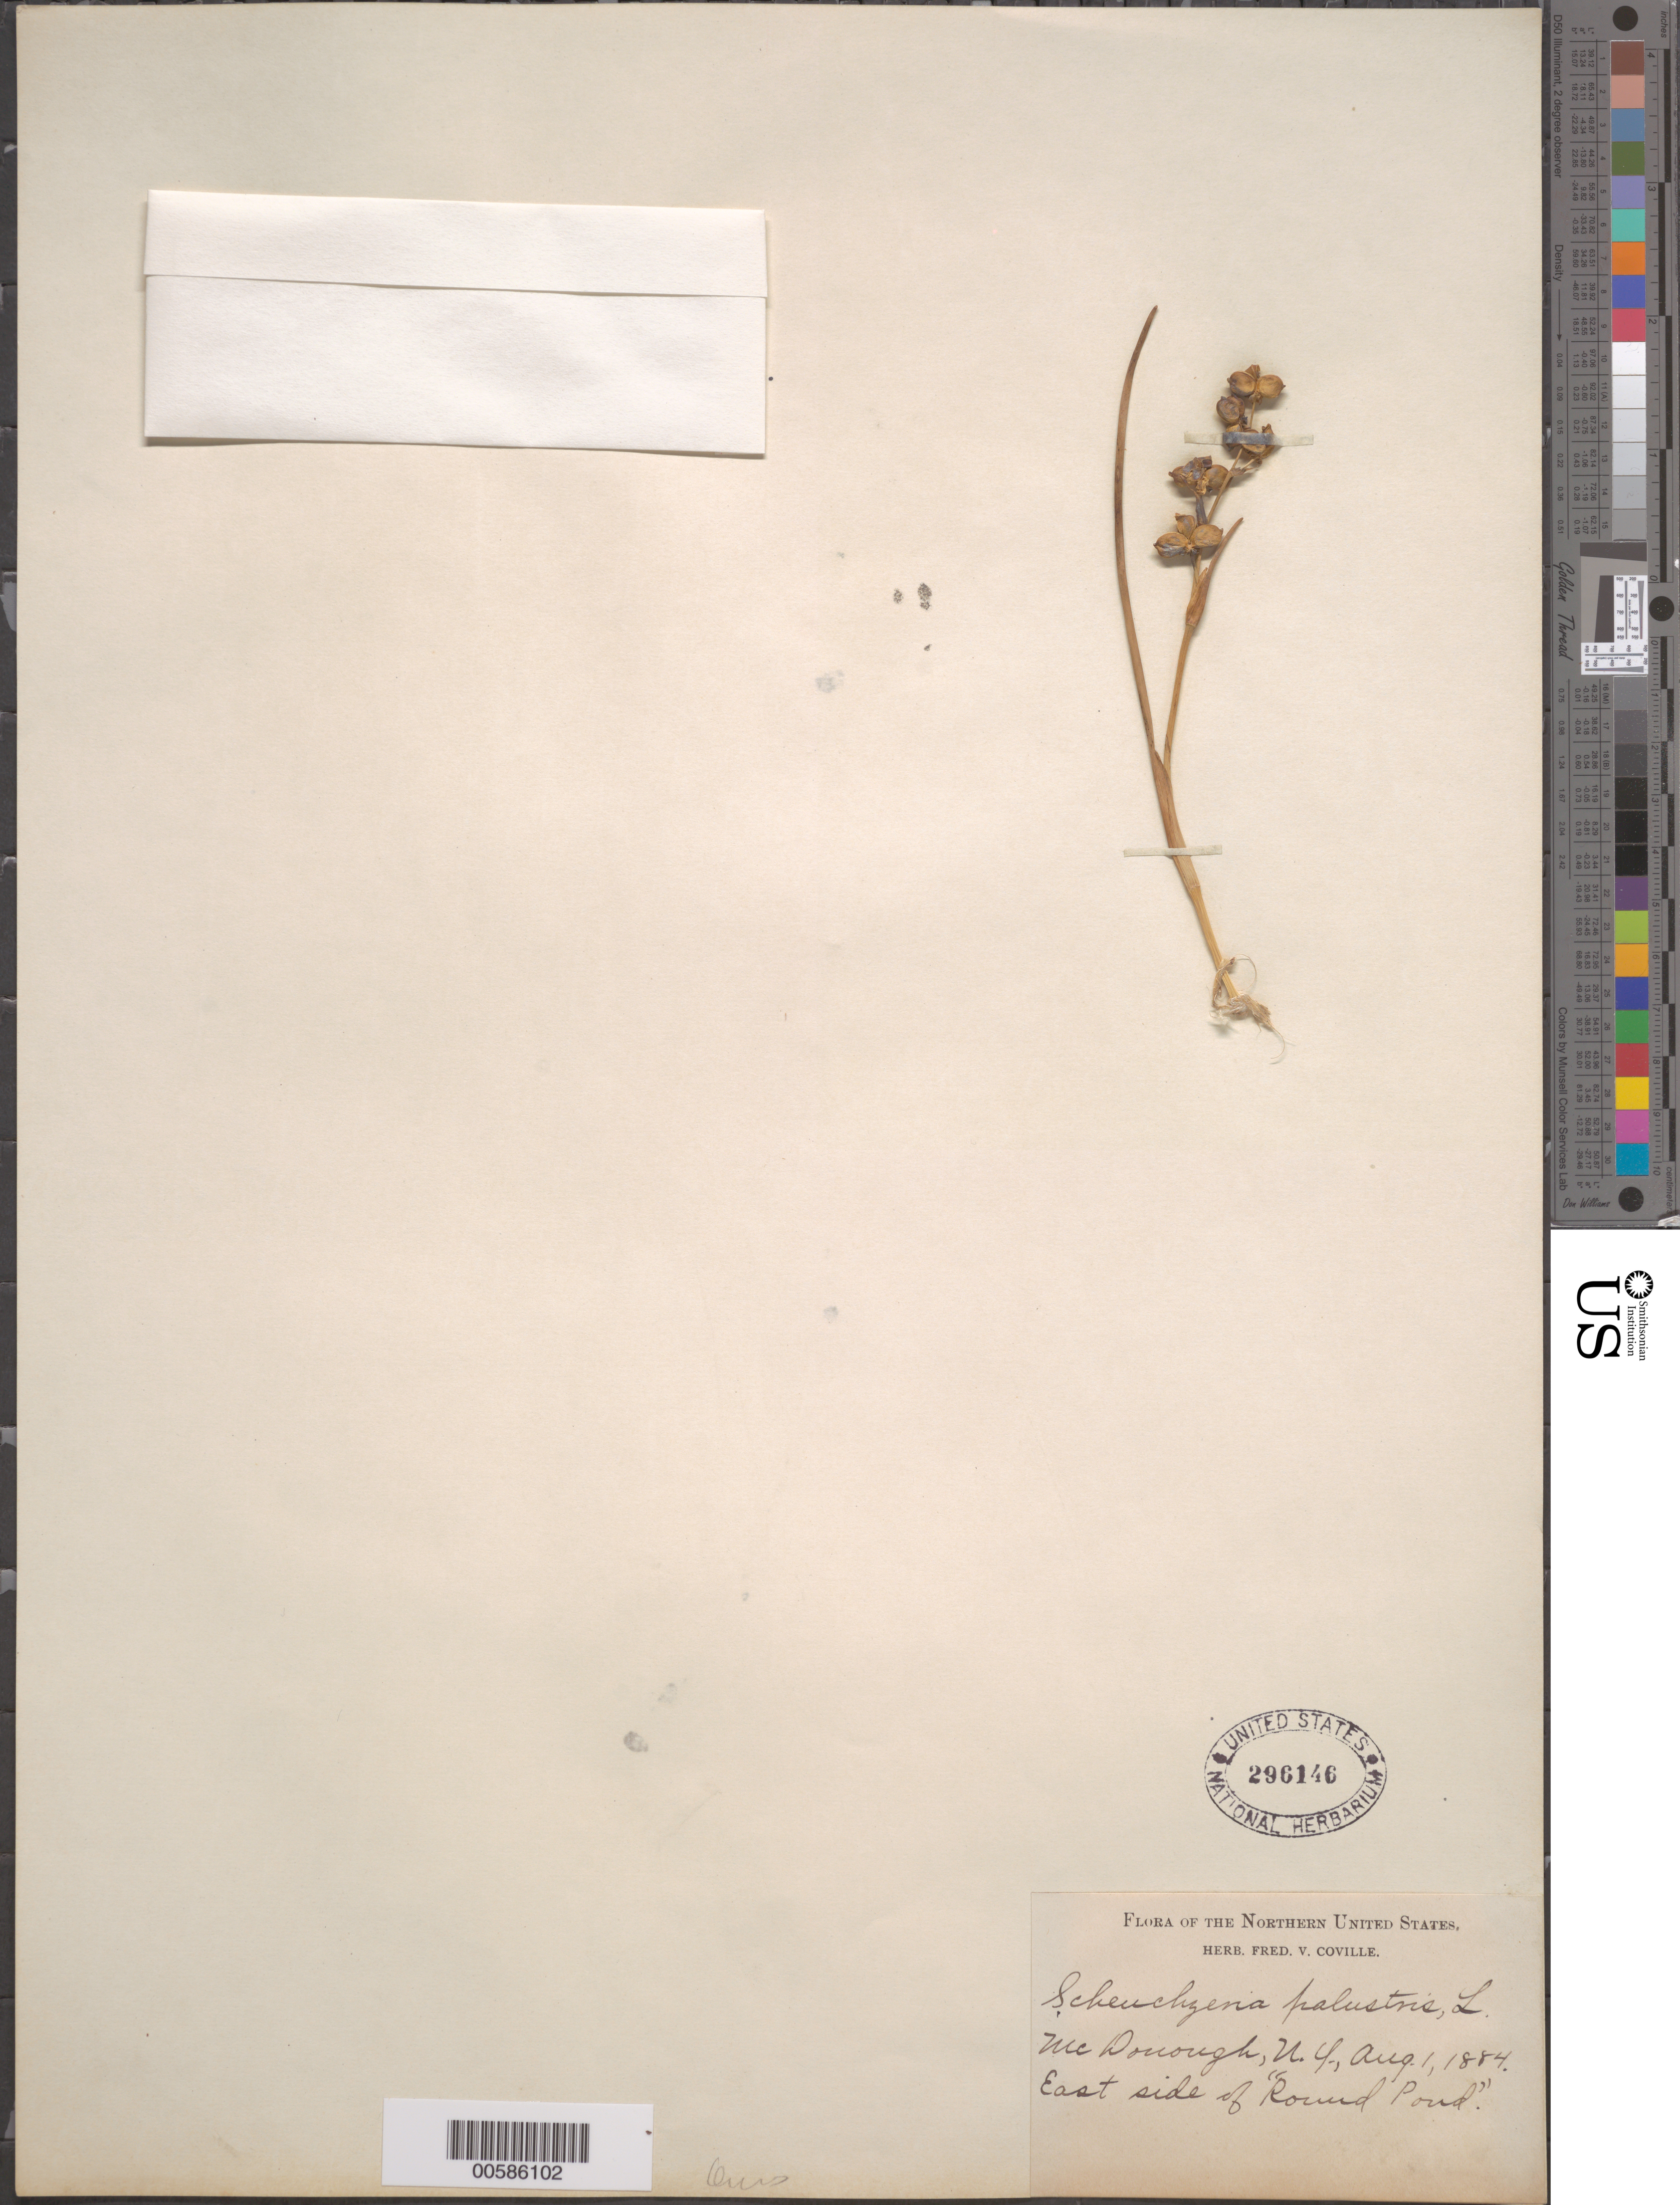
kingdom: Plantae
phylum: Tracheophyta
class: Liliopsida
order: Alismatales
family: Scheuchzeriaceae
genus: Scheuchzeria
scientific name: Scheuchzeria palustris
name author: L.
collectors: F. V. Coville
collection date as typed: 01 Aug 1884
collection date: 1884-08-01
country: United States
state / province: New York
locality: McDouough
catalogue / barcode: US 296146